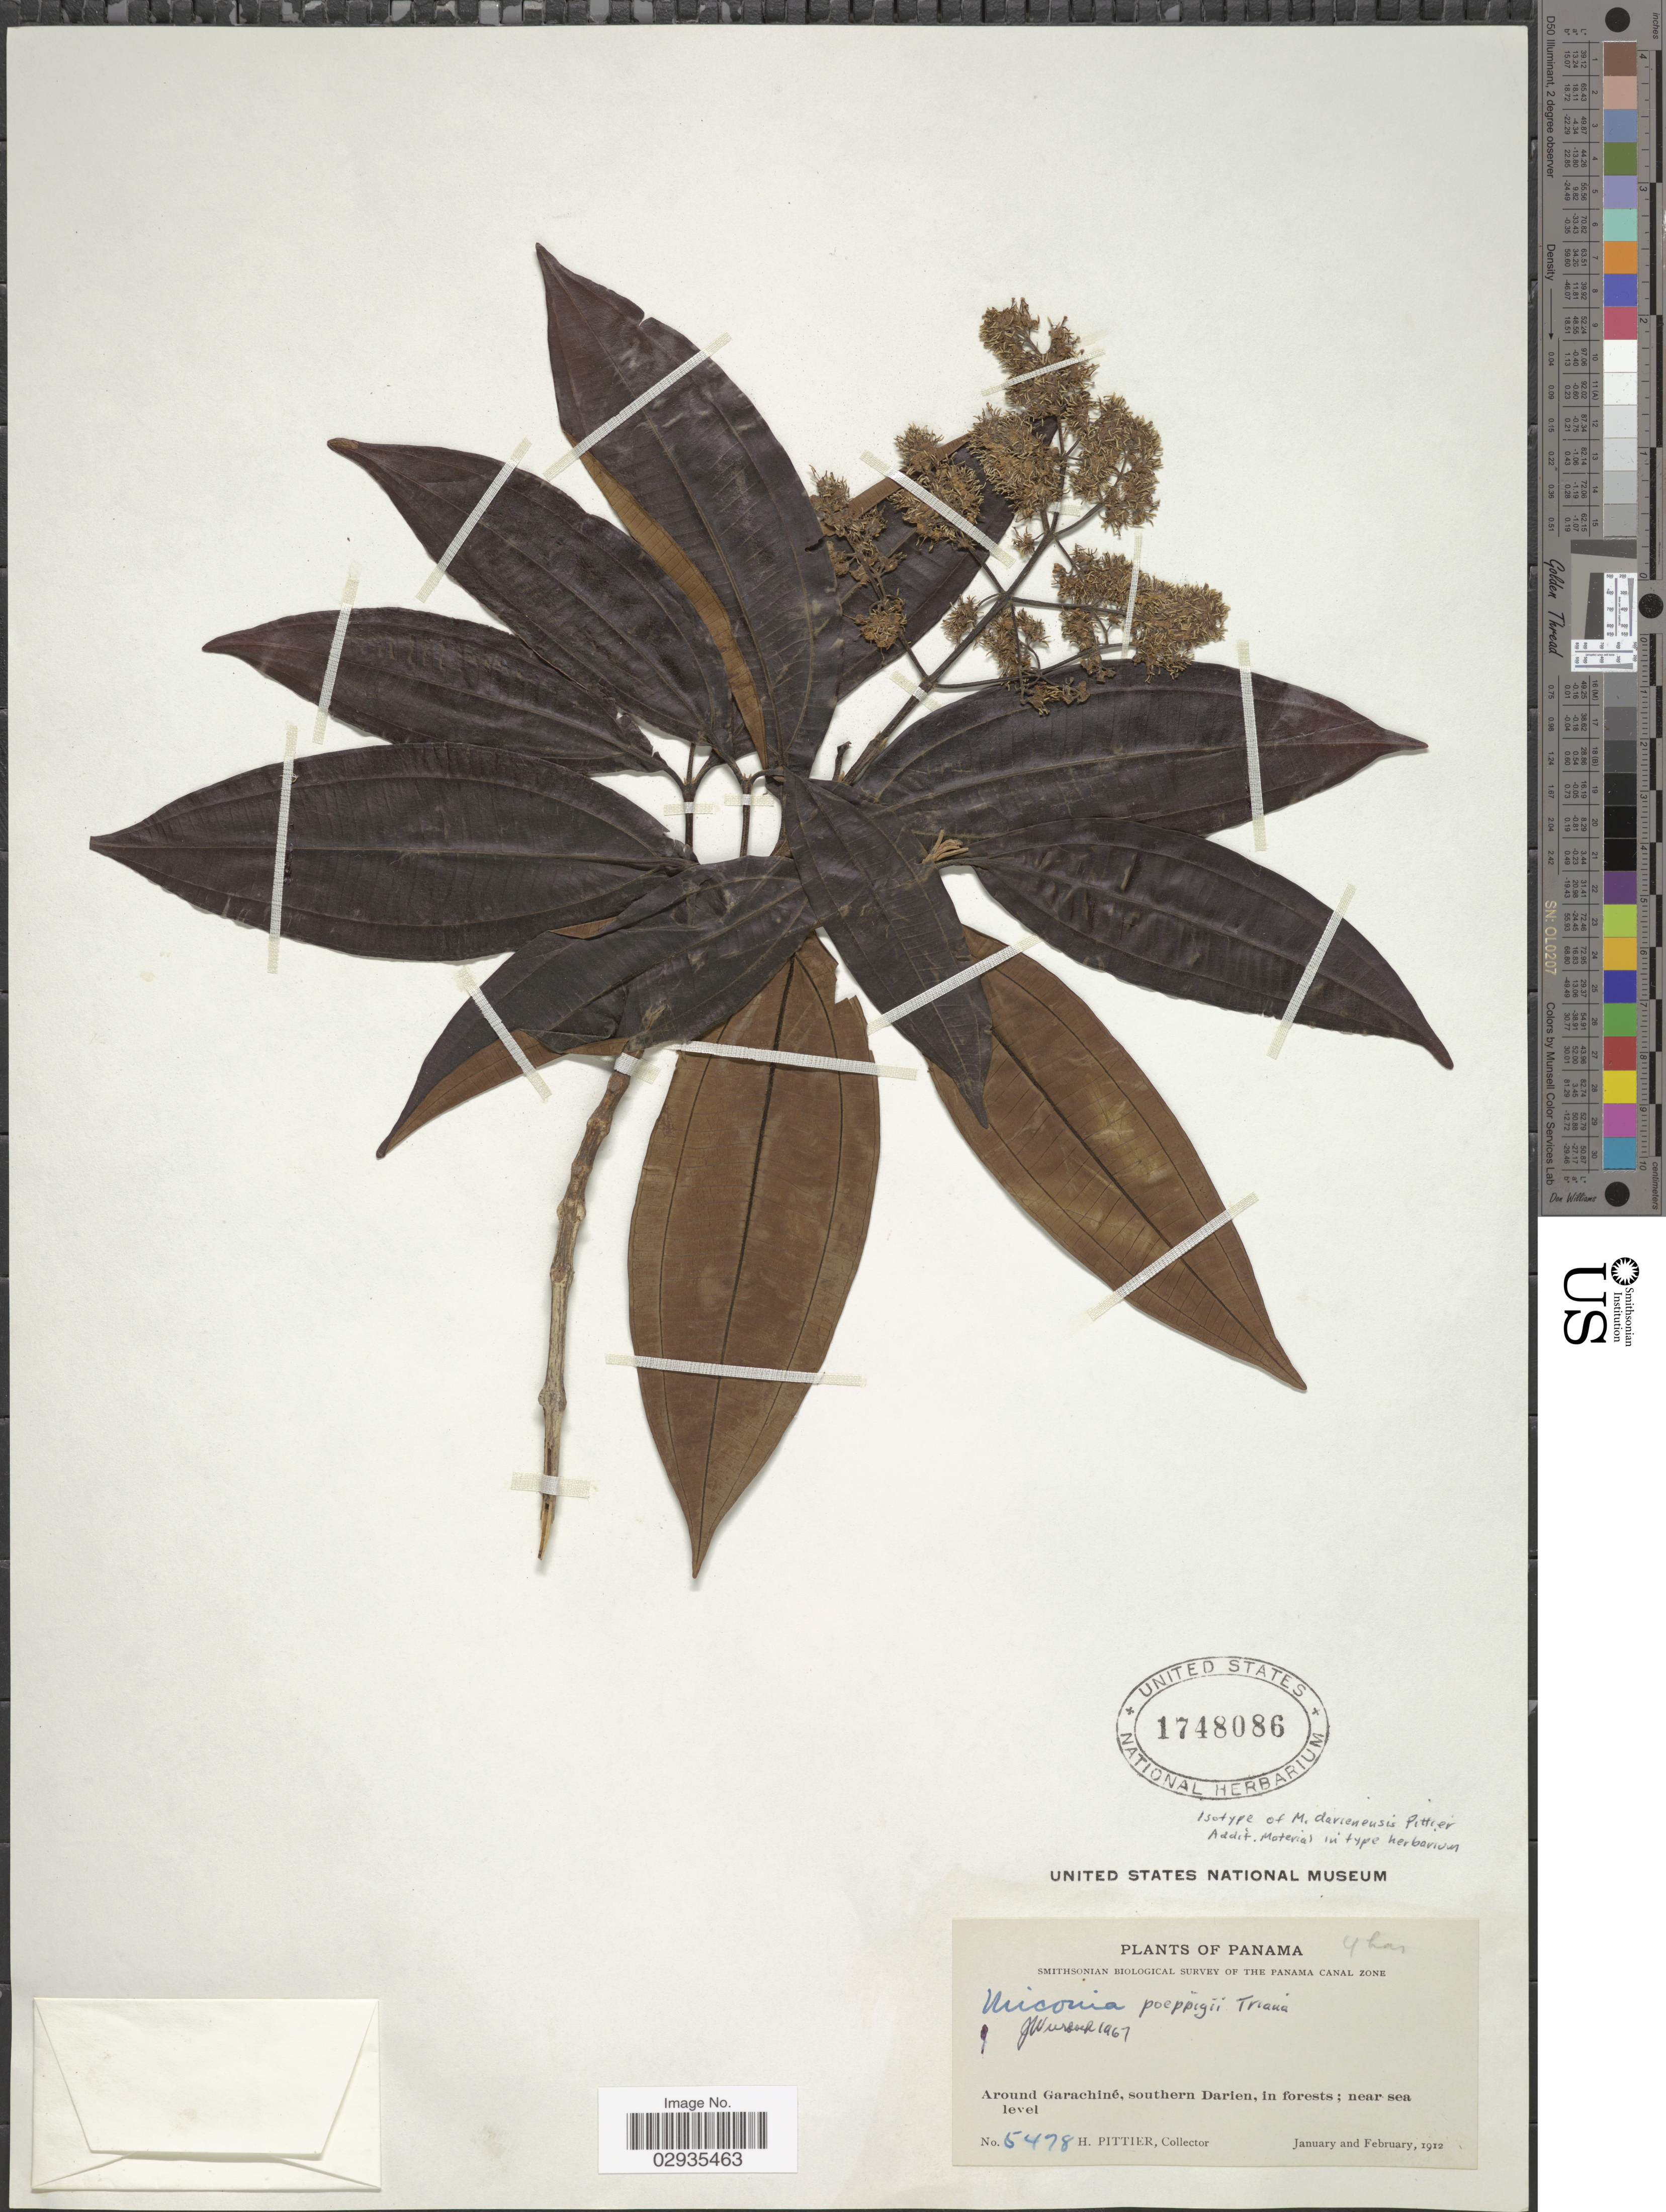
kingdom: Plantae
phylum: Tracheophyta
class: Magnoliopsida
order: Myrtales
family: Melastomataceae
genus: Miconia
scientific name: Miconia poeppigii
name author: Triana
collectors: H. F. Pittier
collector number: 5478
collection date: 1912-01/1912-02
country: Panama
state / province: Darién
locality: Survey of the Panama Canal Zone, Around Garachiné, southern Darien.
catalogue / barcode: US 1748086